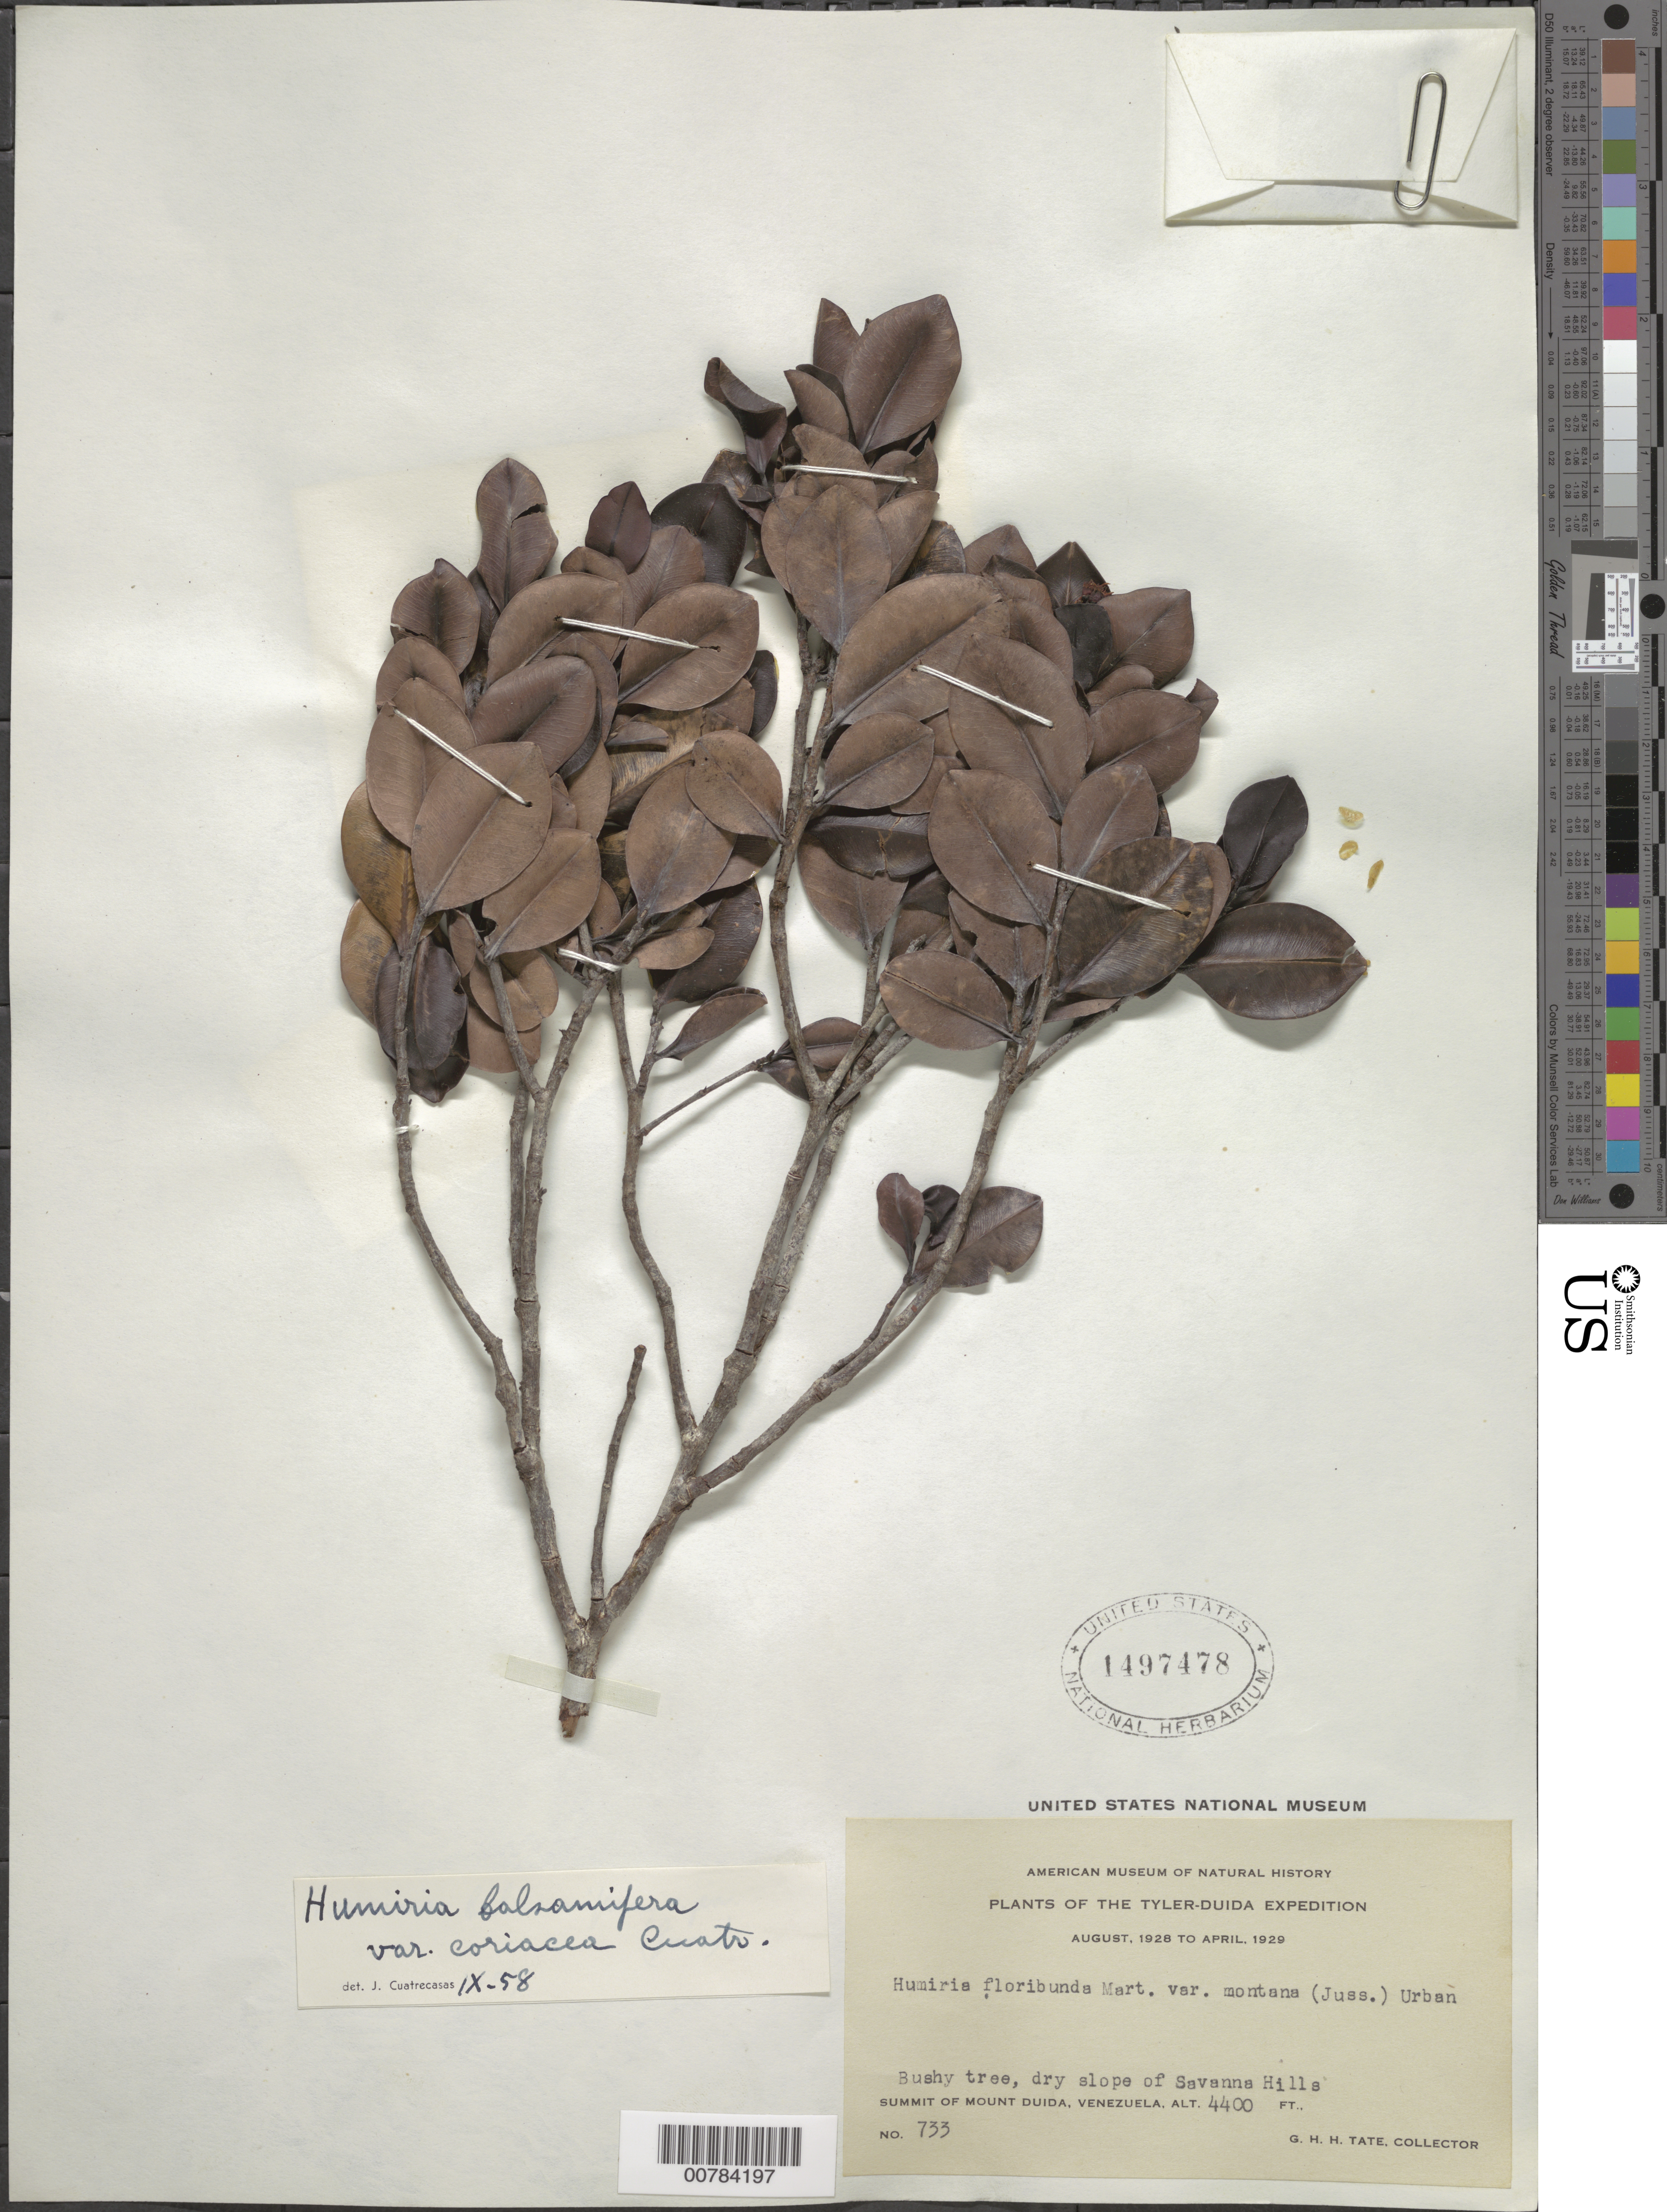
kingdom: Plantae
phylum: Tracheophyta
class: Magnoliopsida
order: Malpighiales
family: Humiriaceae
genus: Humiria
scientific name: Humiria balsamifera var. coriacea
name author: Cuatrec.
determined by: Cuatrecasas, J.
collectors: G. H. H.Tate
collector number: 733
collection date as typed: Aug-28 to Apr-29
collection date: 1928-08/1929-04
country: Venezuela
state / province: Amazonas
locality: Mount Duida, summit, savanna hills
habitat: Dry slope of savanna hills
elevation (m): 1341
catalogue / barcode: US 1497478